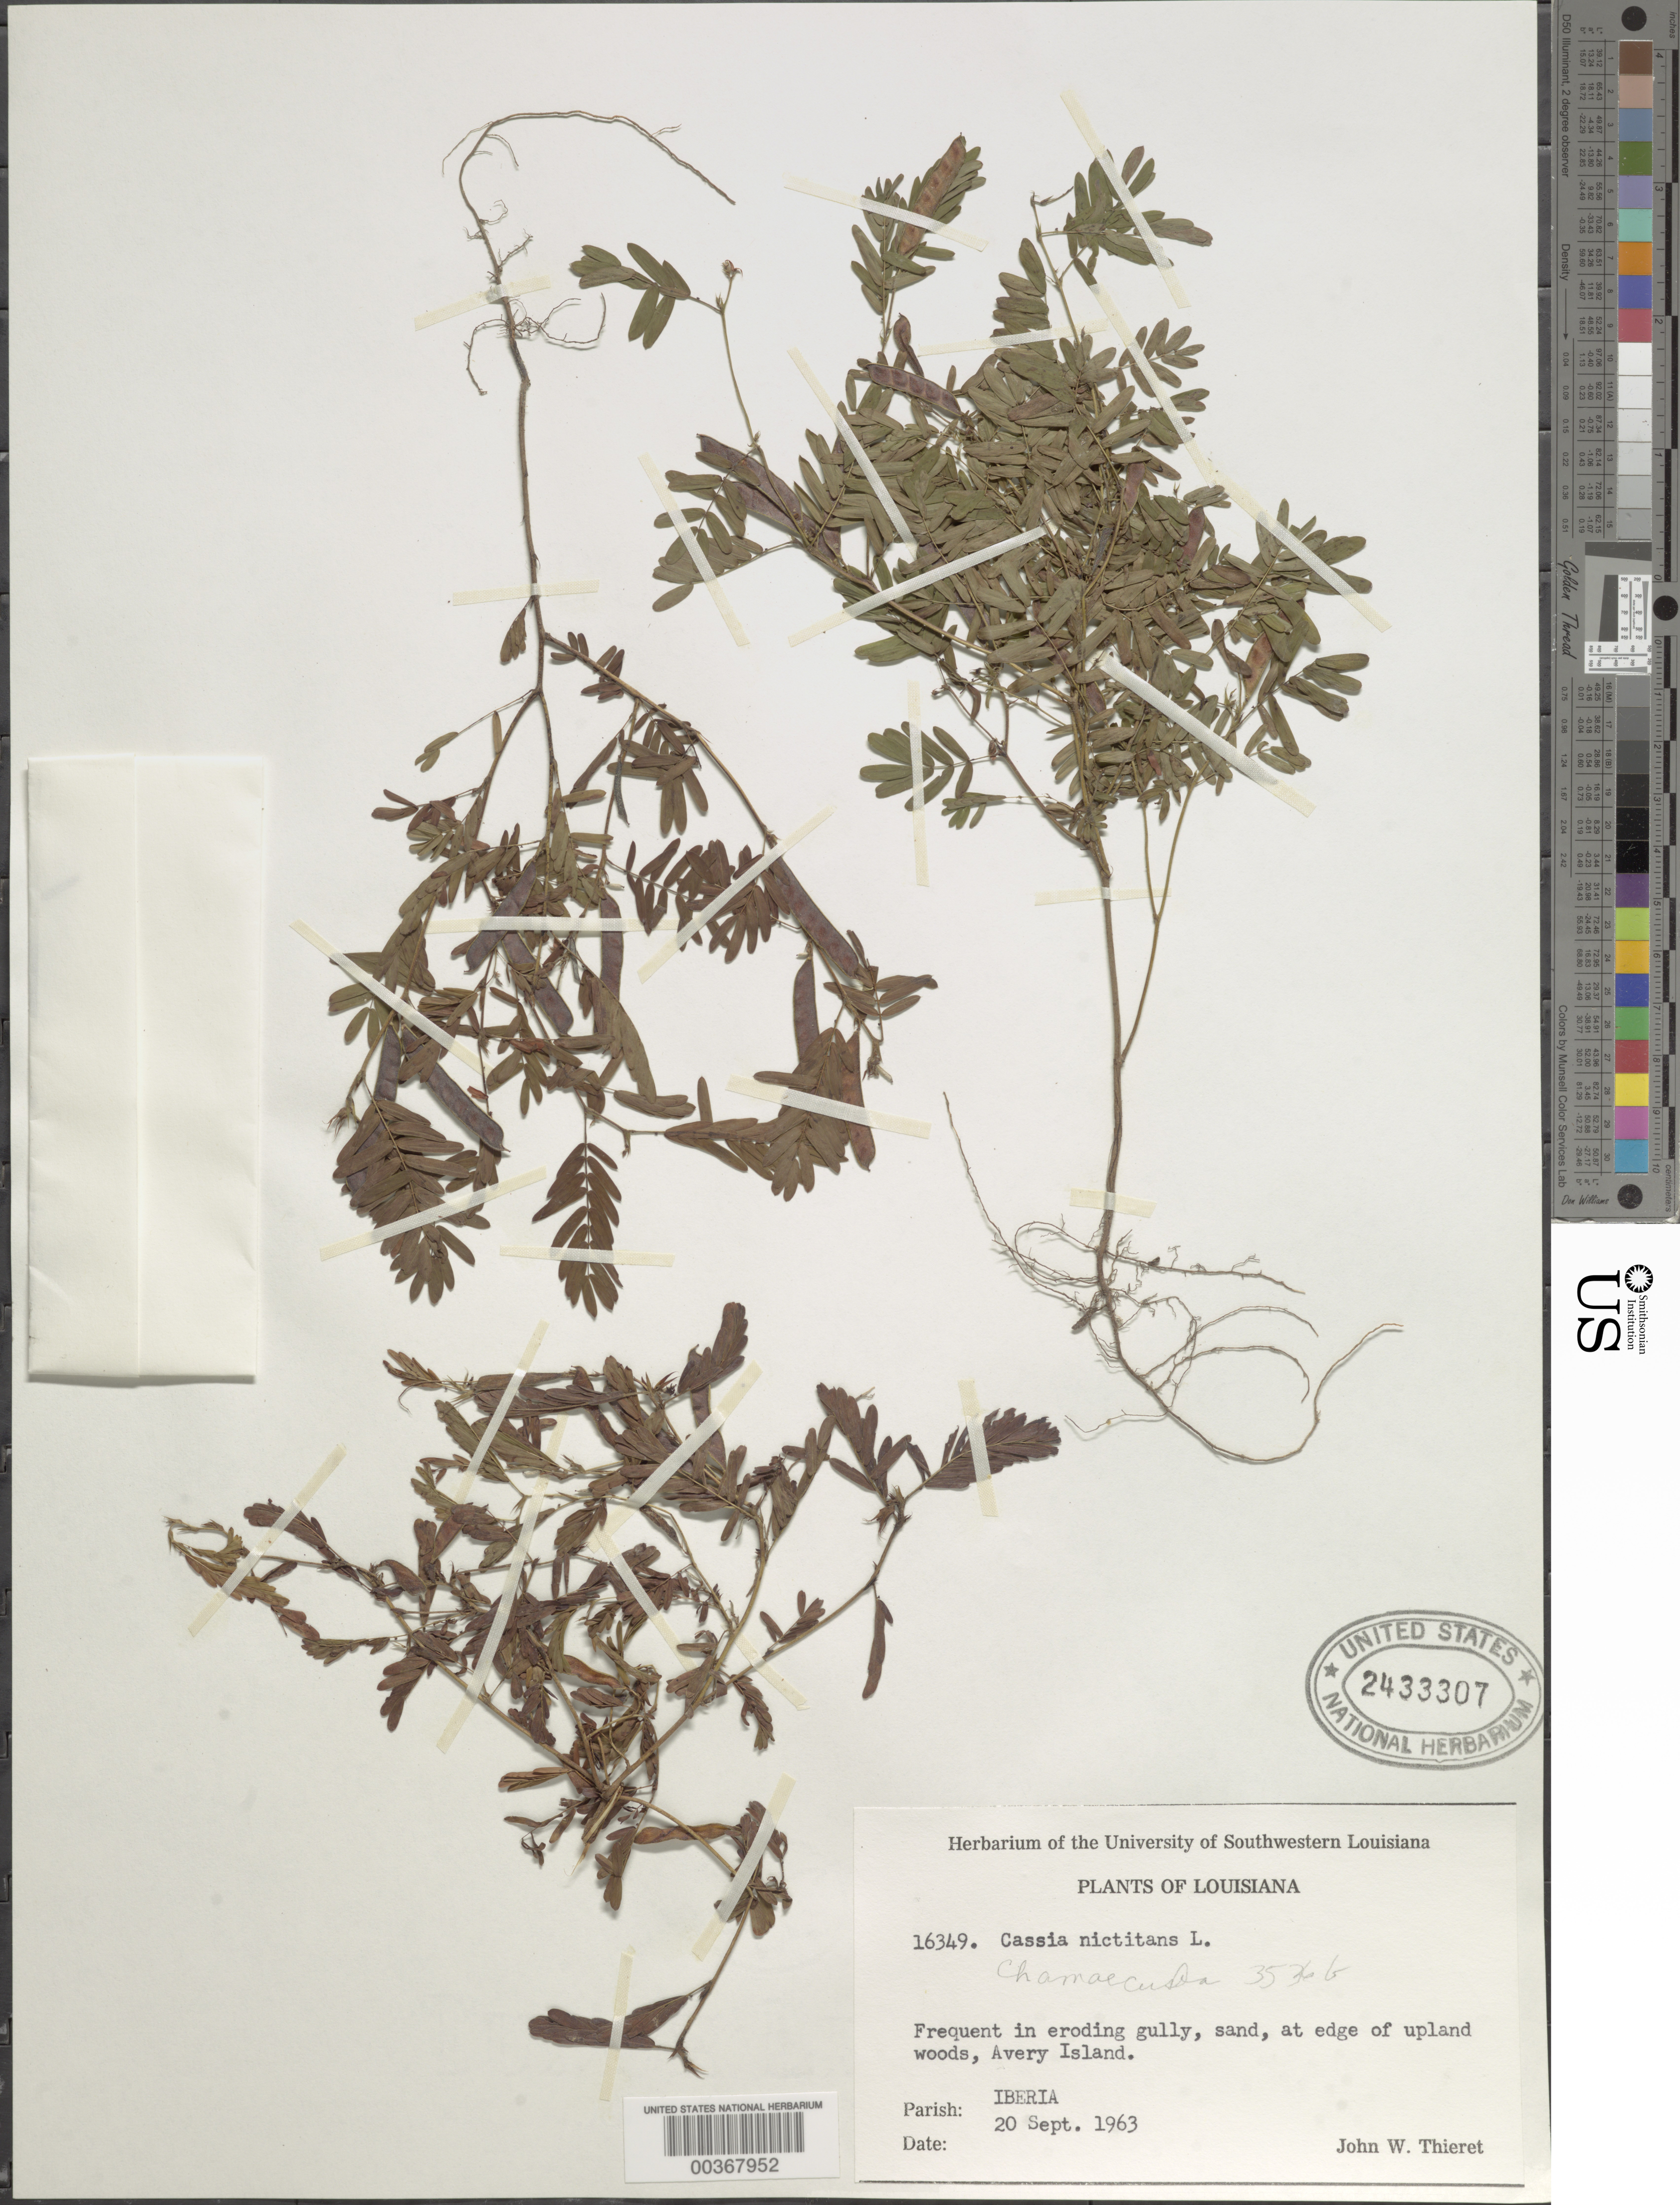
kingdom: Plantae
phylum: Tracheophyta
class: Magnoliopsida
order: Fabales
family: Fabaceae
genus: Chamaecrista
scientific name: Chamaecrista nictitans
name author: (L.) Moench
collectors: J. W. Thieret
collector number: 16349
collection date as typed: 20 Sep 1963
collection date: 1963-09-20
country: United States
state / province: Louisiana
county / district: Iberia Parish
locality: Avery i.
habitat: In eroding gully, sand, at edge of upland woods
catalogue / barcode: US 2433307